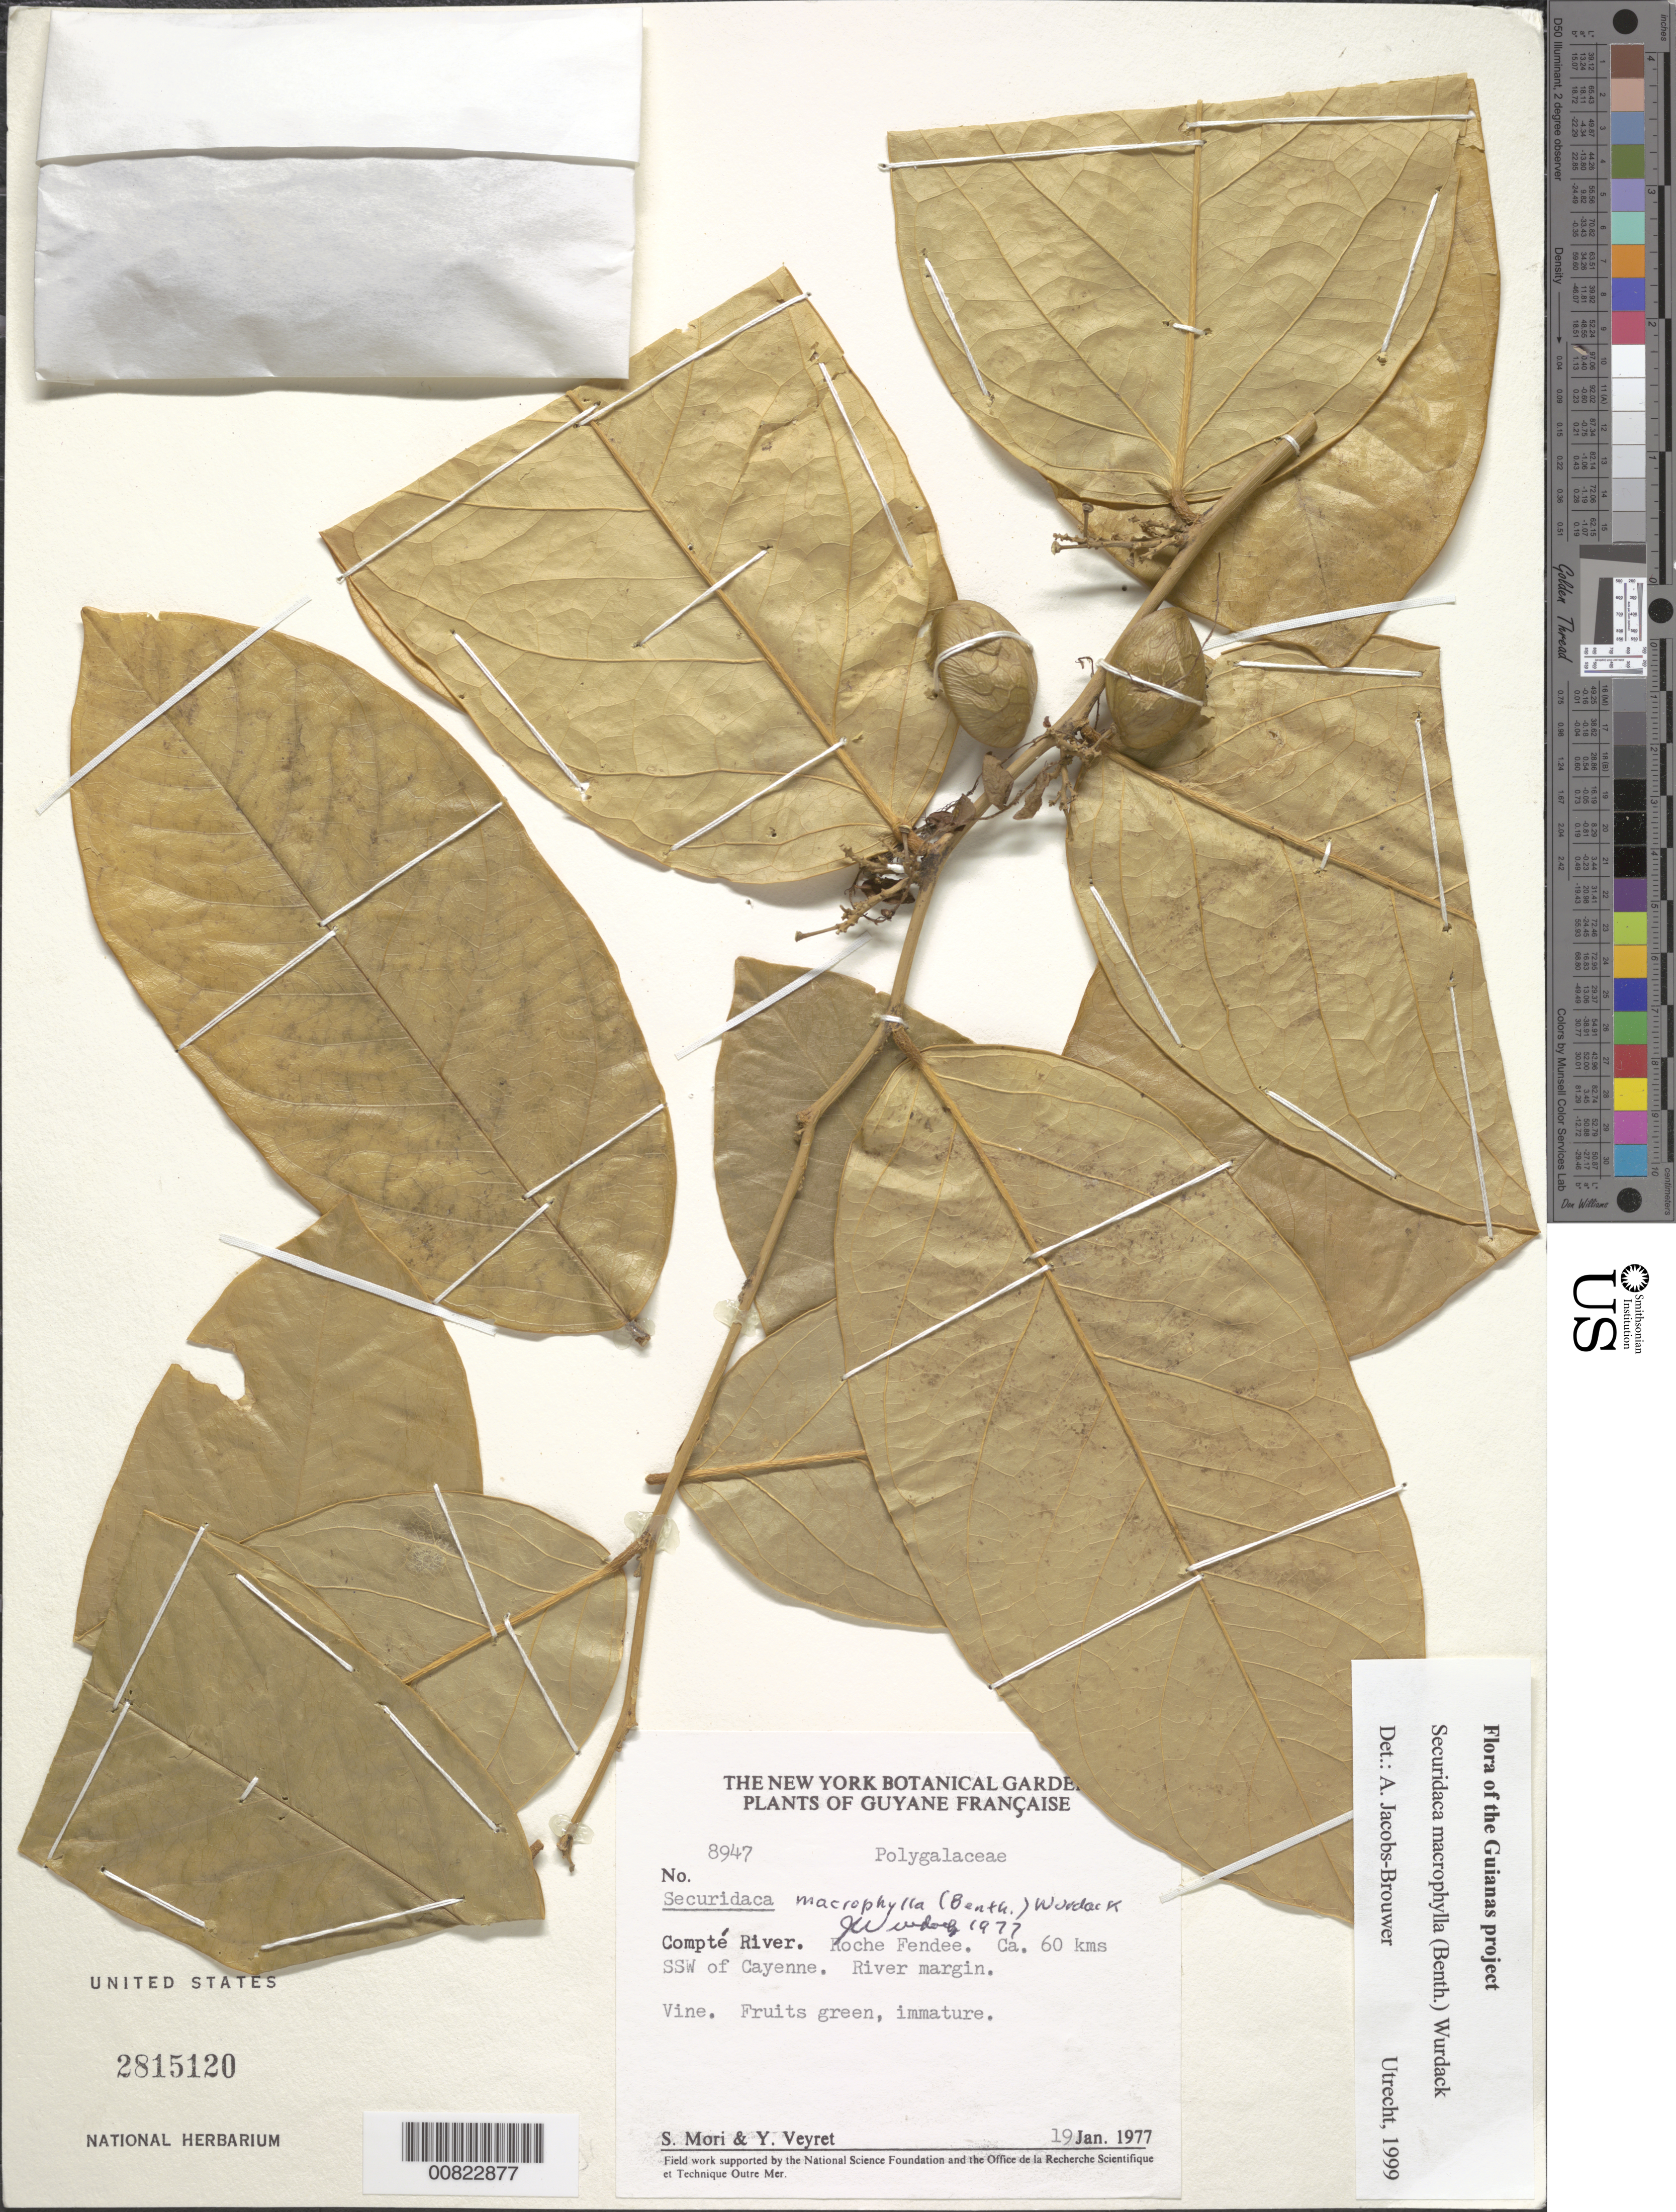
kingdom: Plantae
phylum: Tracheophyta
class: Magnoliopsida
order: Fabales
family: Polygalaceae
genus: Securidaca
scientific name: Securidaca macrophylla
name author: Benth.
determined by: Jacobs-Brouwer, A.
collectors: S. Mori & Y. Veyret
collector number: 8947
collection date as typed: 19-Jan-77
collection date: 1977-01-19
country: French Guiana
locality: Comté River, Roche Fendée, ca. 60 km SSW Cayenne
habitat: River margin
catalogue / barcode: US 2815120